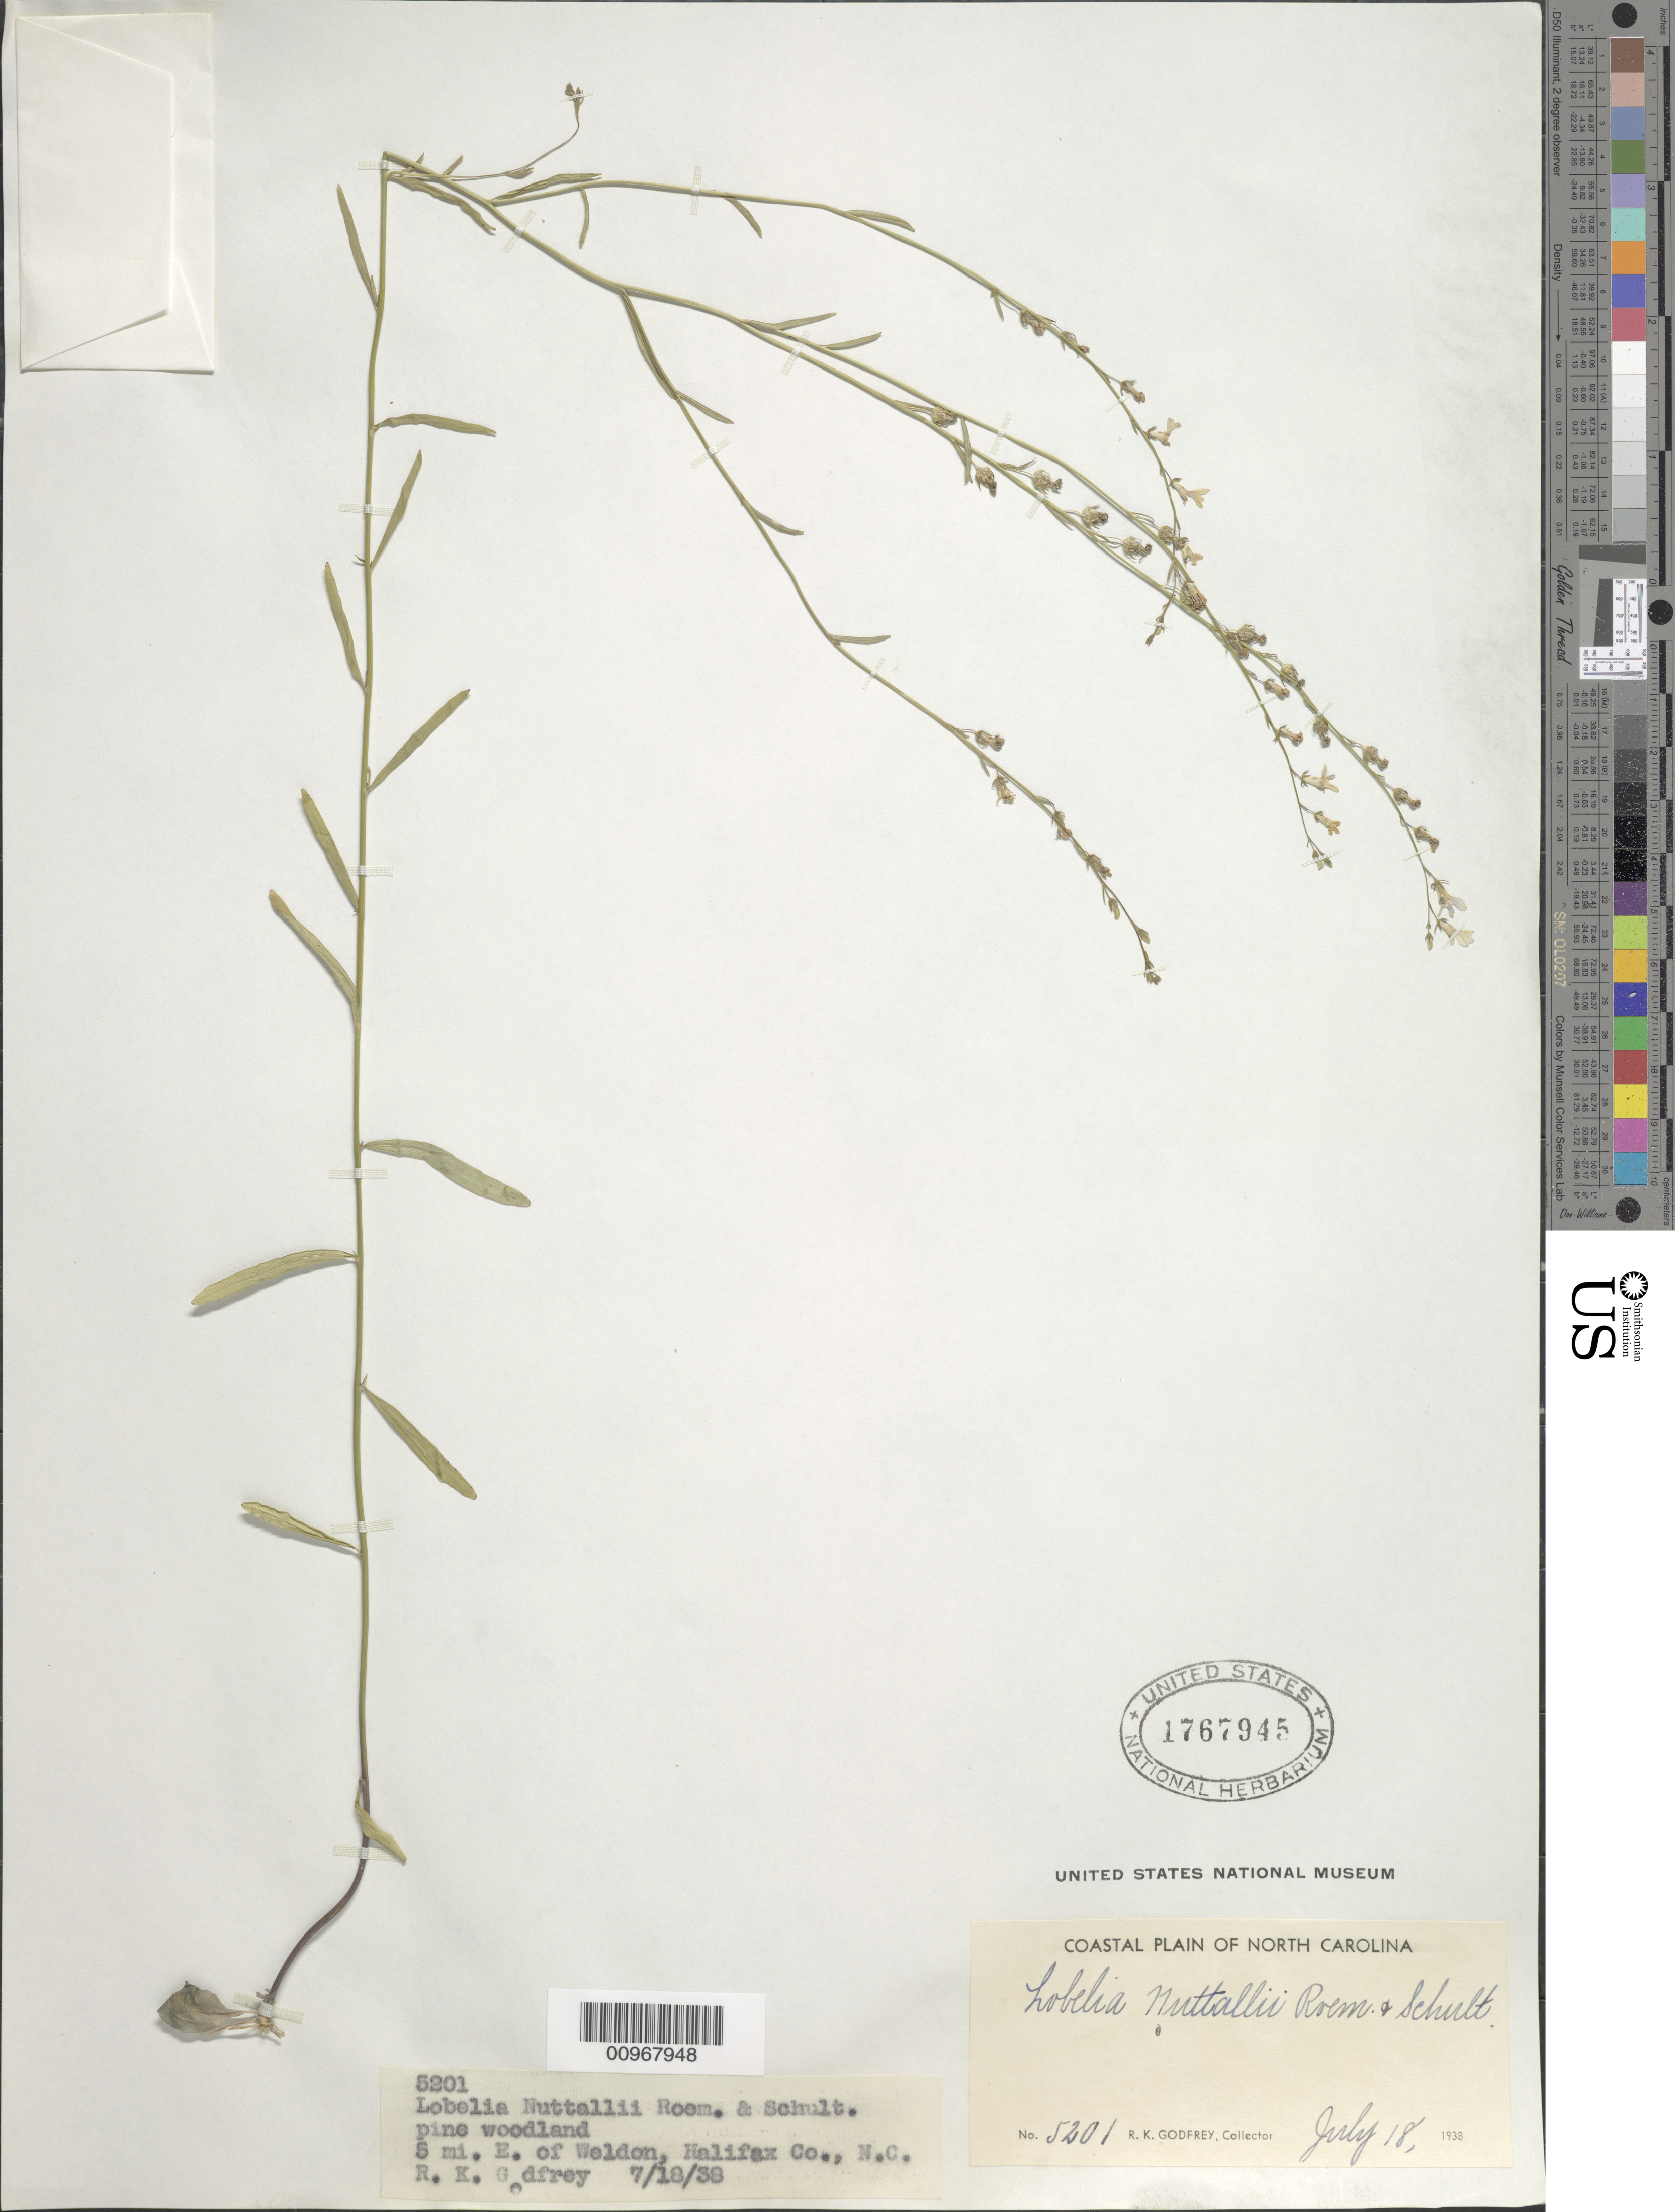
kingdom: Plantae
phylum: Tracheophyta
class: Magnoliopsida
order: Asterales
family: Campanulaceae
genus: Lobelia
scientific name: Lobelia nuttallii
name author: Schult.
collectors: R. K. Godfrey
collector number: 5201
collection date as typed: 18 Jul 1938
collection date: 1938-07-18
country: United States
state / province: North Carolina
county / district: Halifax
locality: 5 mi. E. of Weldon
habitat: pine woodland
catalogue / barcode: US 1767945